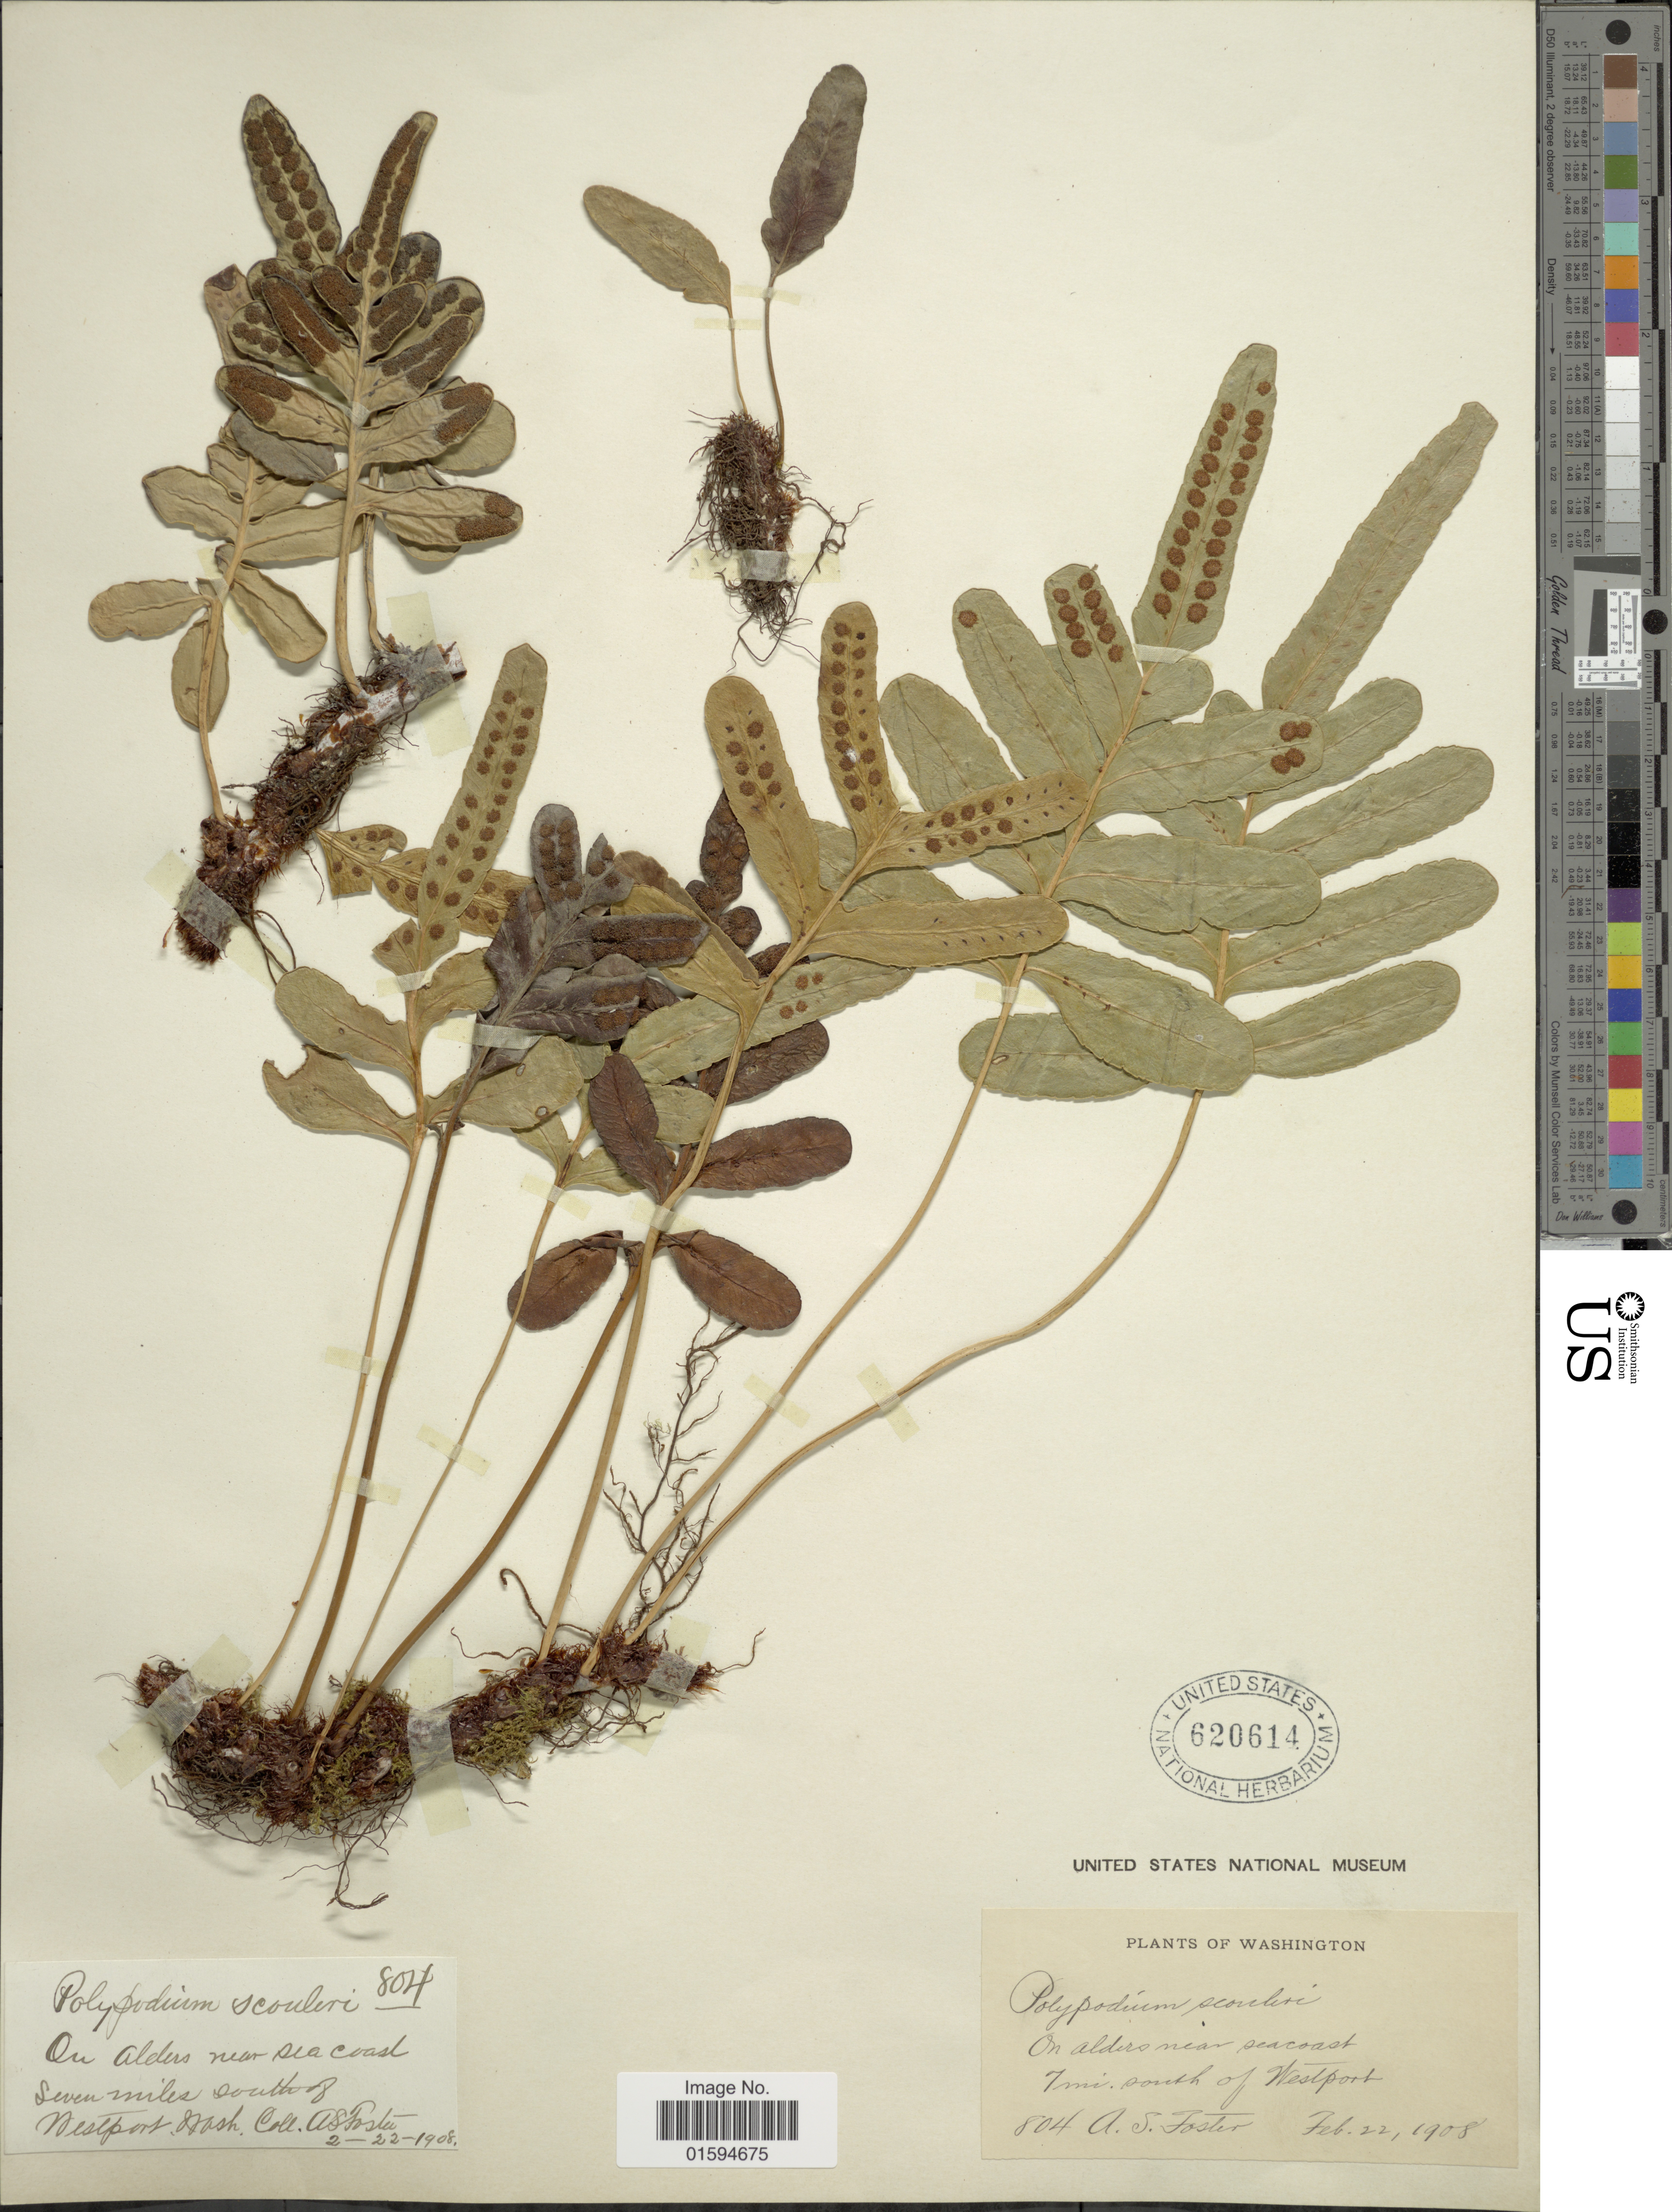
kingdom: Plantae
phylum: Tracheophyta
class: Polypodiopsida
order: Polypodiales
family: Polypodiaceae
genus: Polypodium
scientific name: Polypodium scouleri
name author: Hook. & Grev.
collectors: A. S. Foster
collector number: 804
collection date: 1908-02-22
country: United States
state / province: Washington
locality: On alders near seacoastm 7 mi. miles south of Westport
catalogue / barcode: US 620614